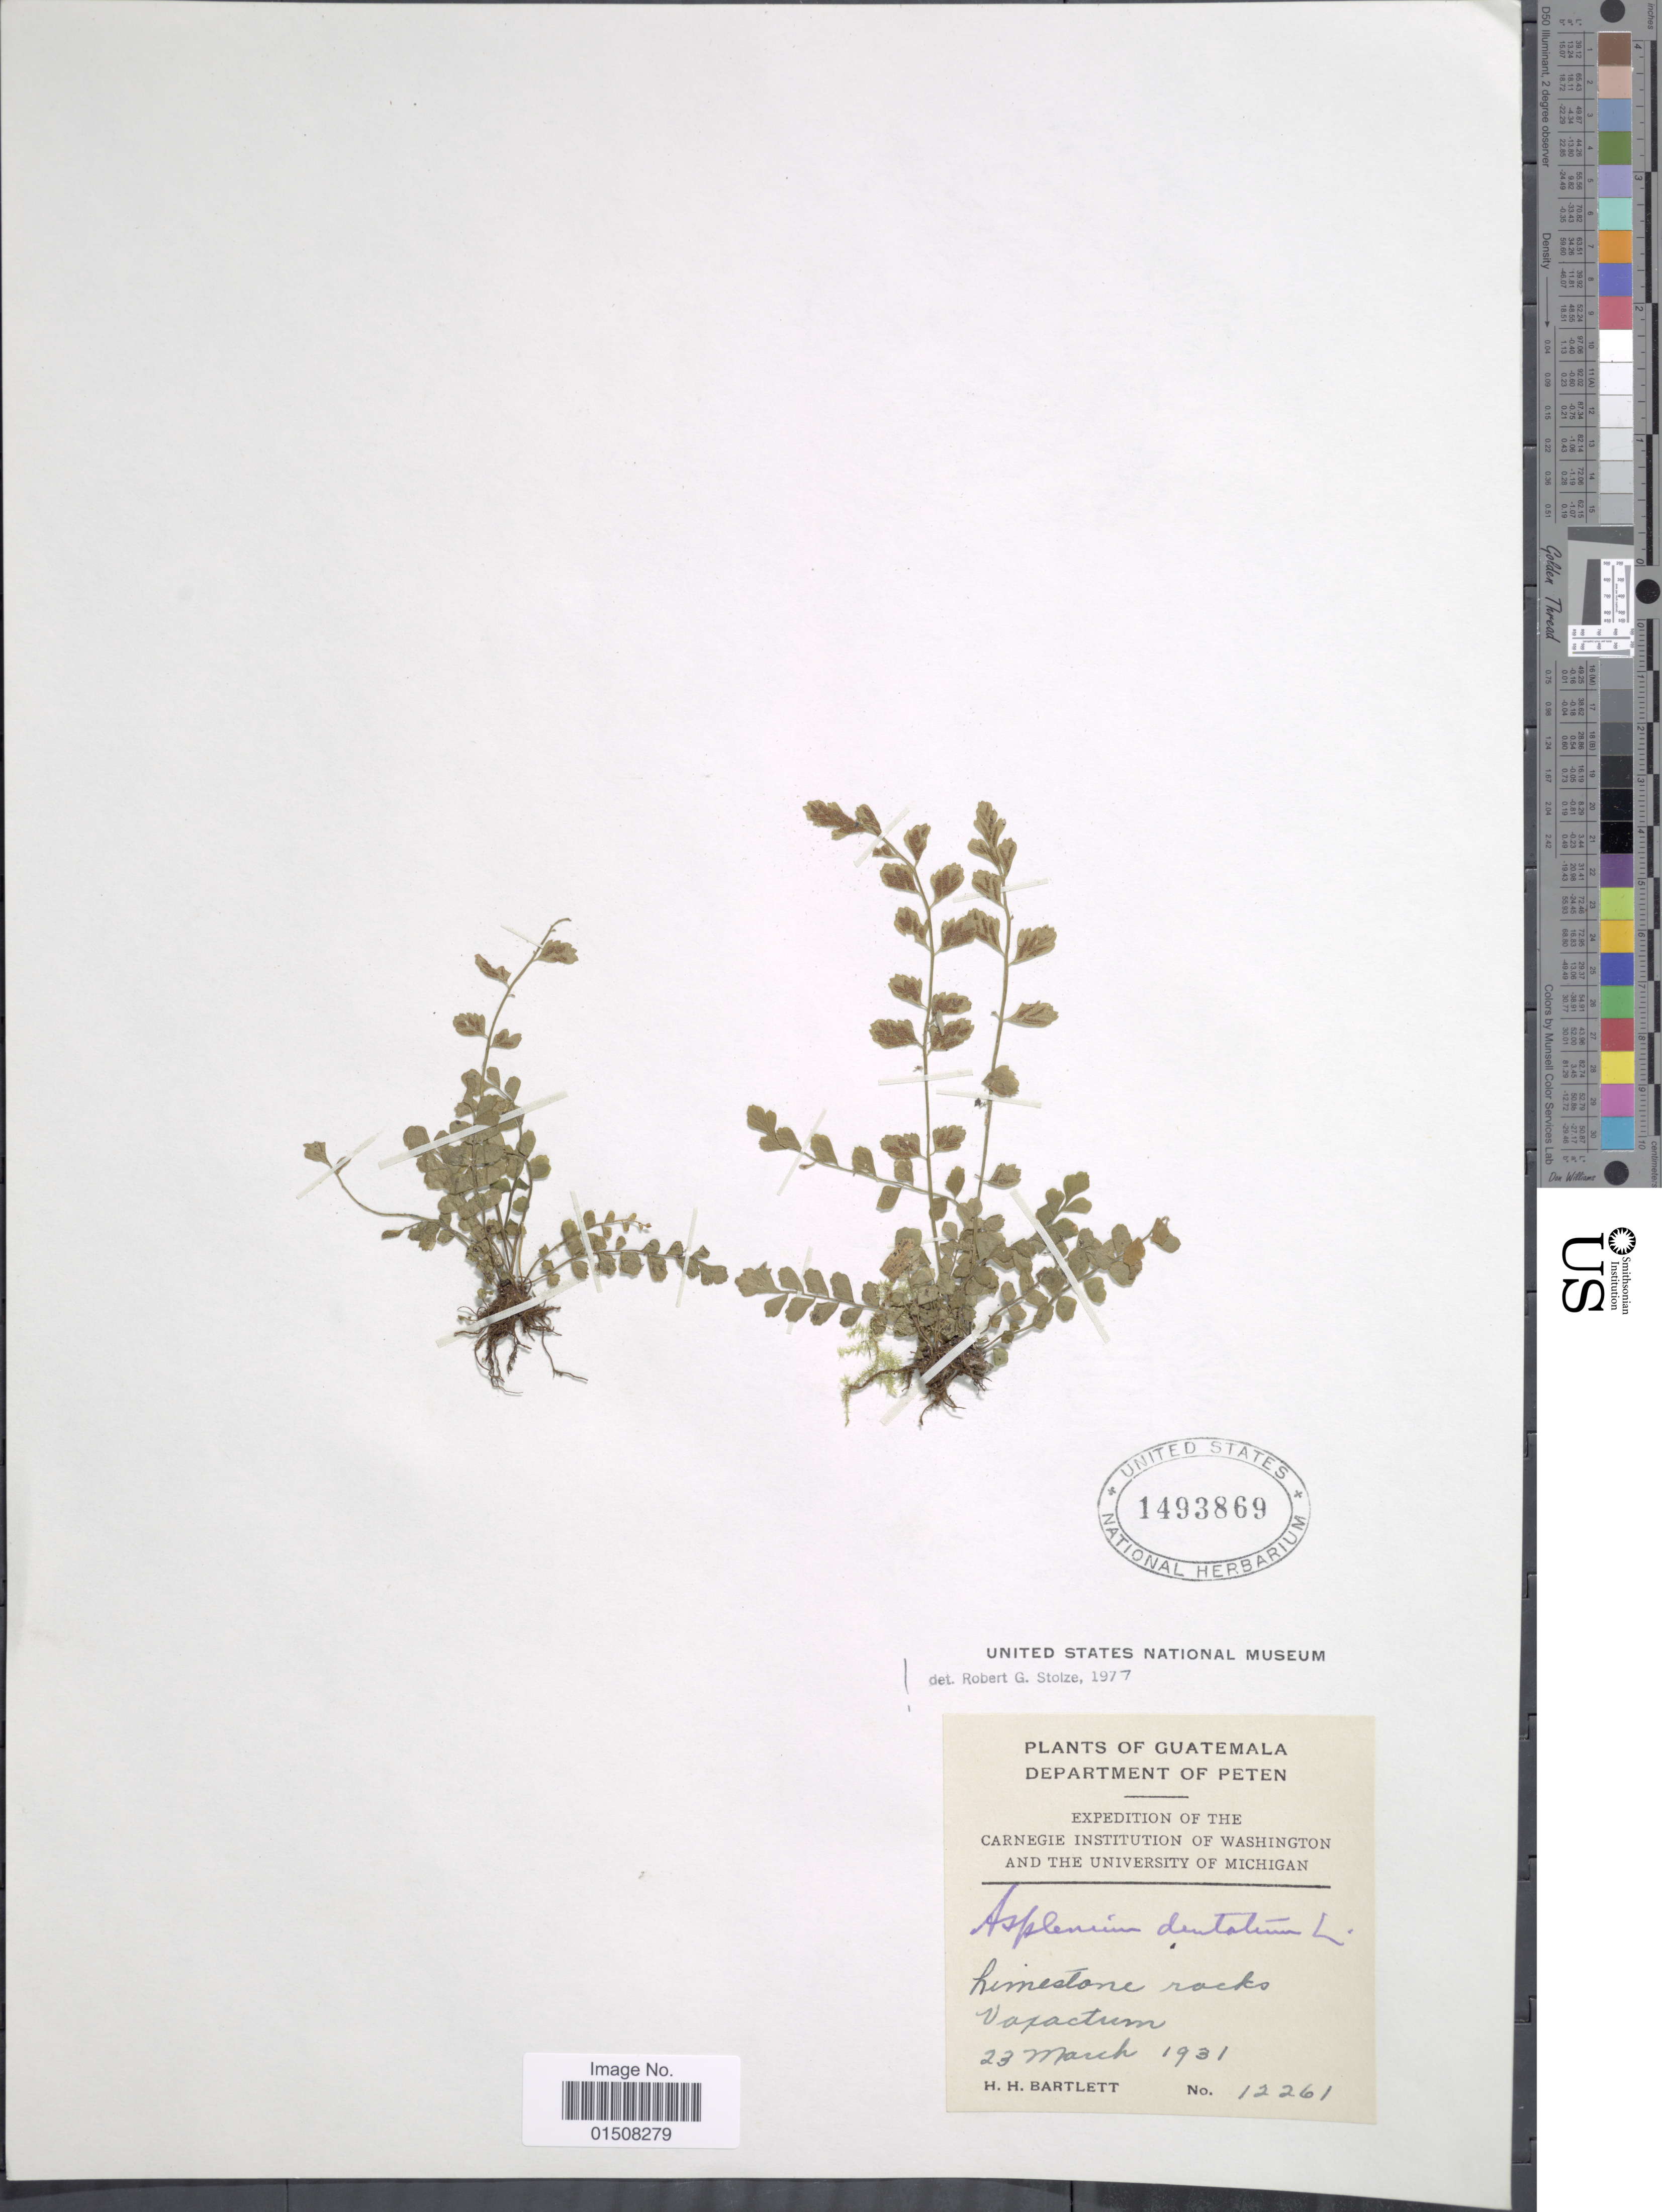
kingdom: Plantae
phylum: Tracheophyta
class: Polypodiopsida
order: Polypodiales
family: Aspleniaceae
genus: Asplenium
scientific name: Asplenium trichomanes-dentatum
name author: L.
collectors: H. H. Bartlett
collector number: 12261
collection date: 1931-03-23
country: Guatemala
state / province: El Petén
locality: Department of Peten, Limestine rocks, Uaxactun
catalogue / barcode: US 1493869